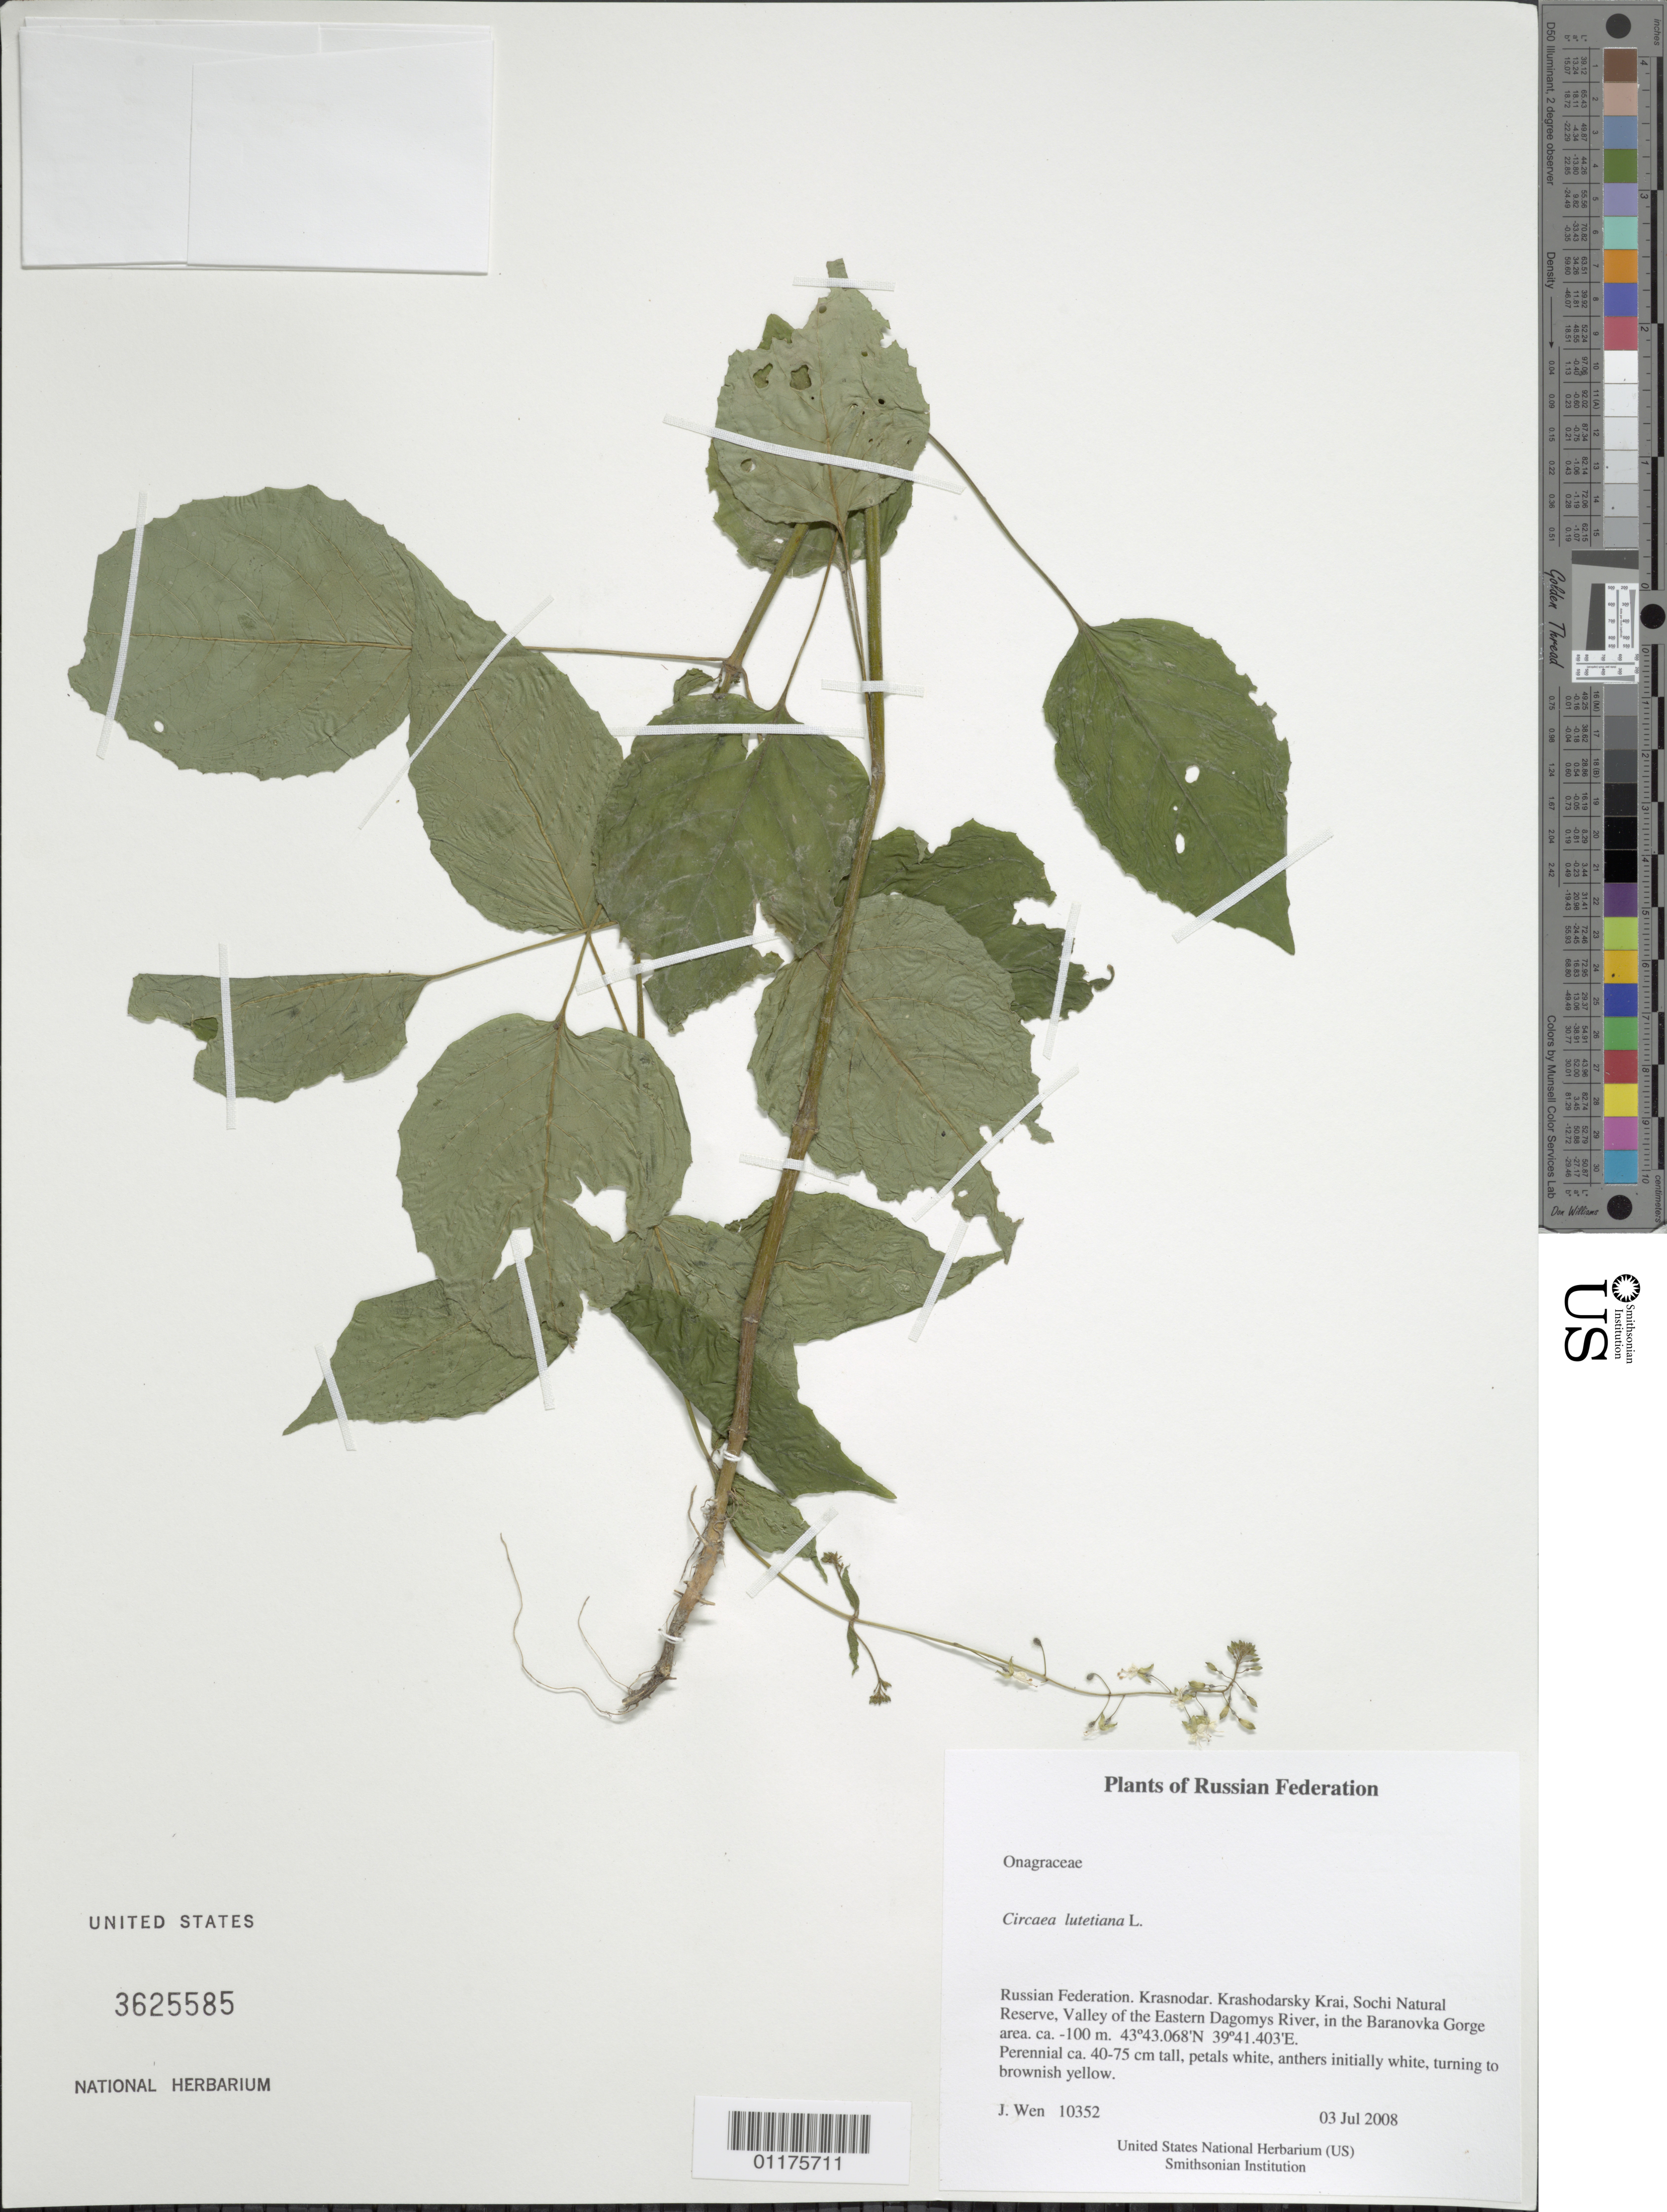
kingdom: Plantae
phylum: Tracheophyta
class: Magnoliopsida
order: Myrtales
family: Onagraceae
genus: Circaea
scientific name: Circaea lutetiana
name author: L.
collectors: J. Wen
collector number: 10352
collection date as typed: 03 Jul 2008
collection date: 2008-07-03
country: Russian Federation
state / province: Krasnodar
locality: Krashodarsky Krai, Sochi Natural Reserve, Valley of the Eastern Dagomys River, in the Baranovka Gorge area.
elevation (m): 100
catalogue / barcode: US 3625585